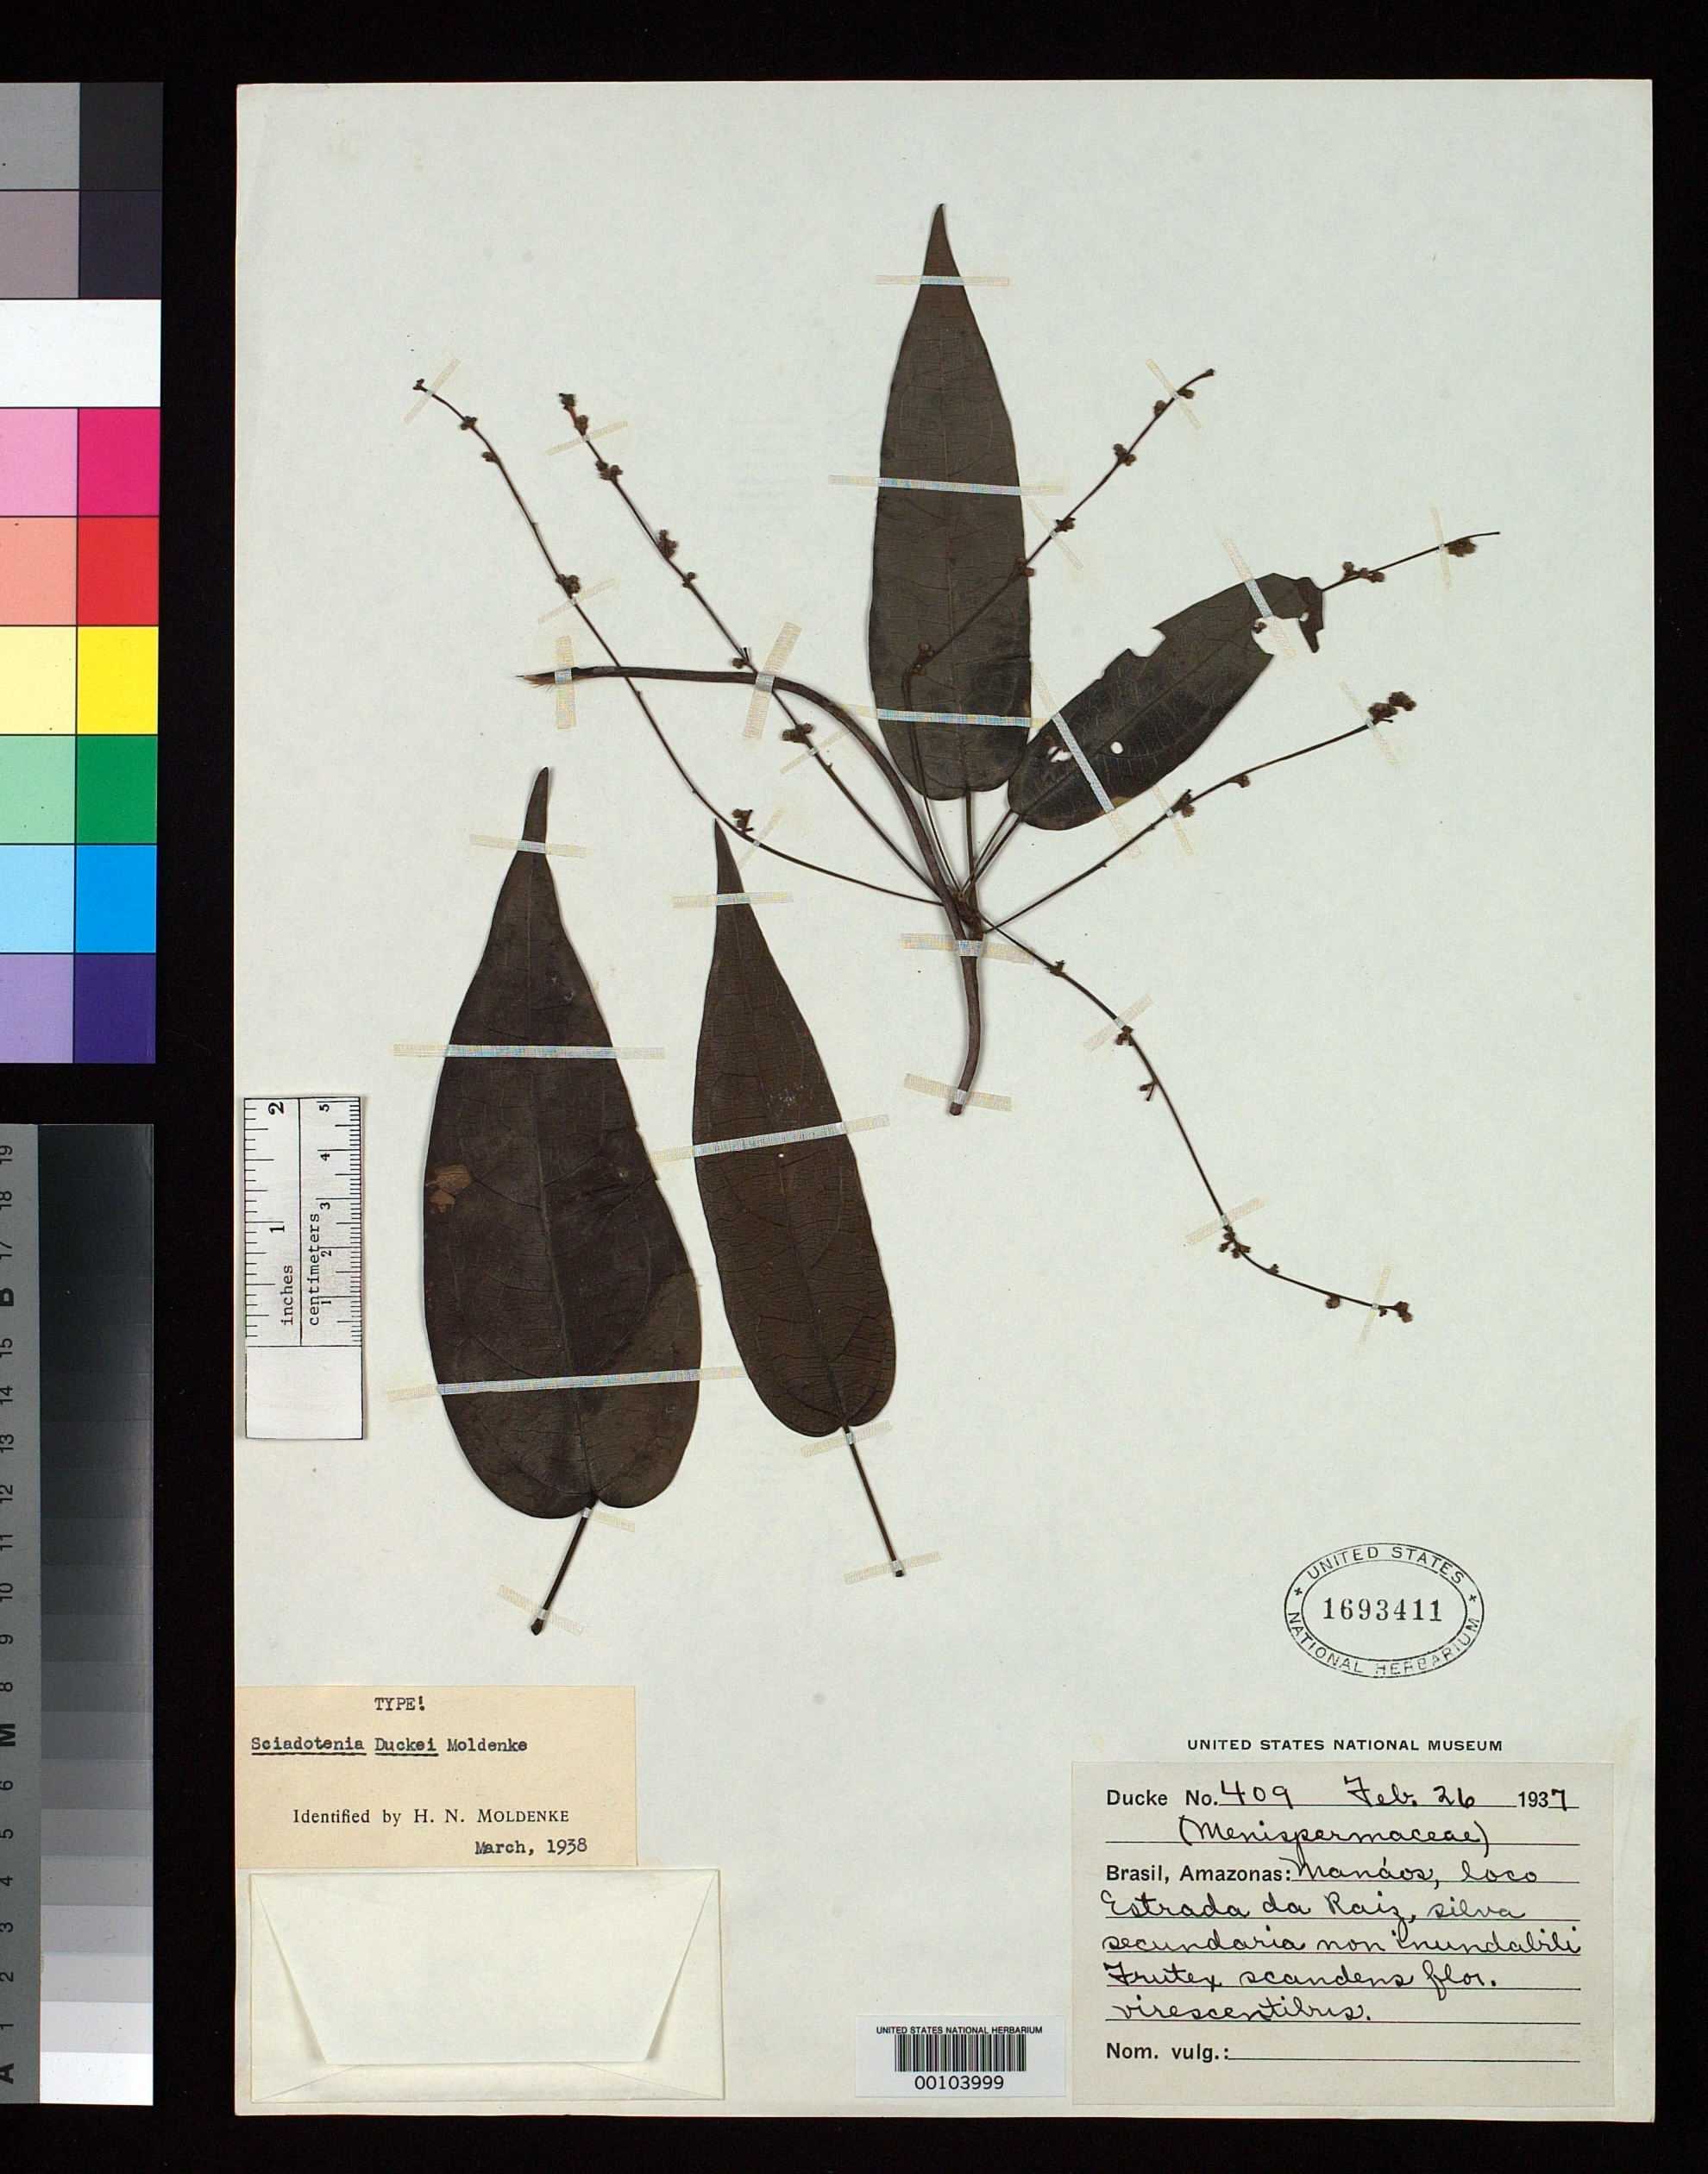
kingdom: Plantae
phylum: Tracheophyta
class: Magnoliopsida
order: Ranunculales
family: Menispermaceae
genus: Sciadotenia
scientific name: Sciadotenia duckei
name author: Moldenke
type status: Isotype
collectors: A. Ducke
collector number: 409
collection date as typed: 26 Feb 1937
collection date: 1937-02-26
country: Brazil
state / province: Amazonas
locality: Manaos, loco estrada da Raiz.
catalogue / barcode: US 1693411